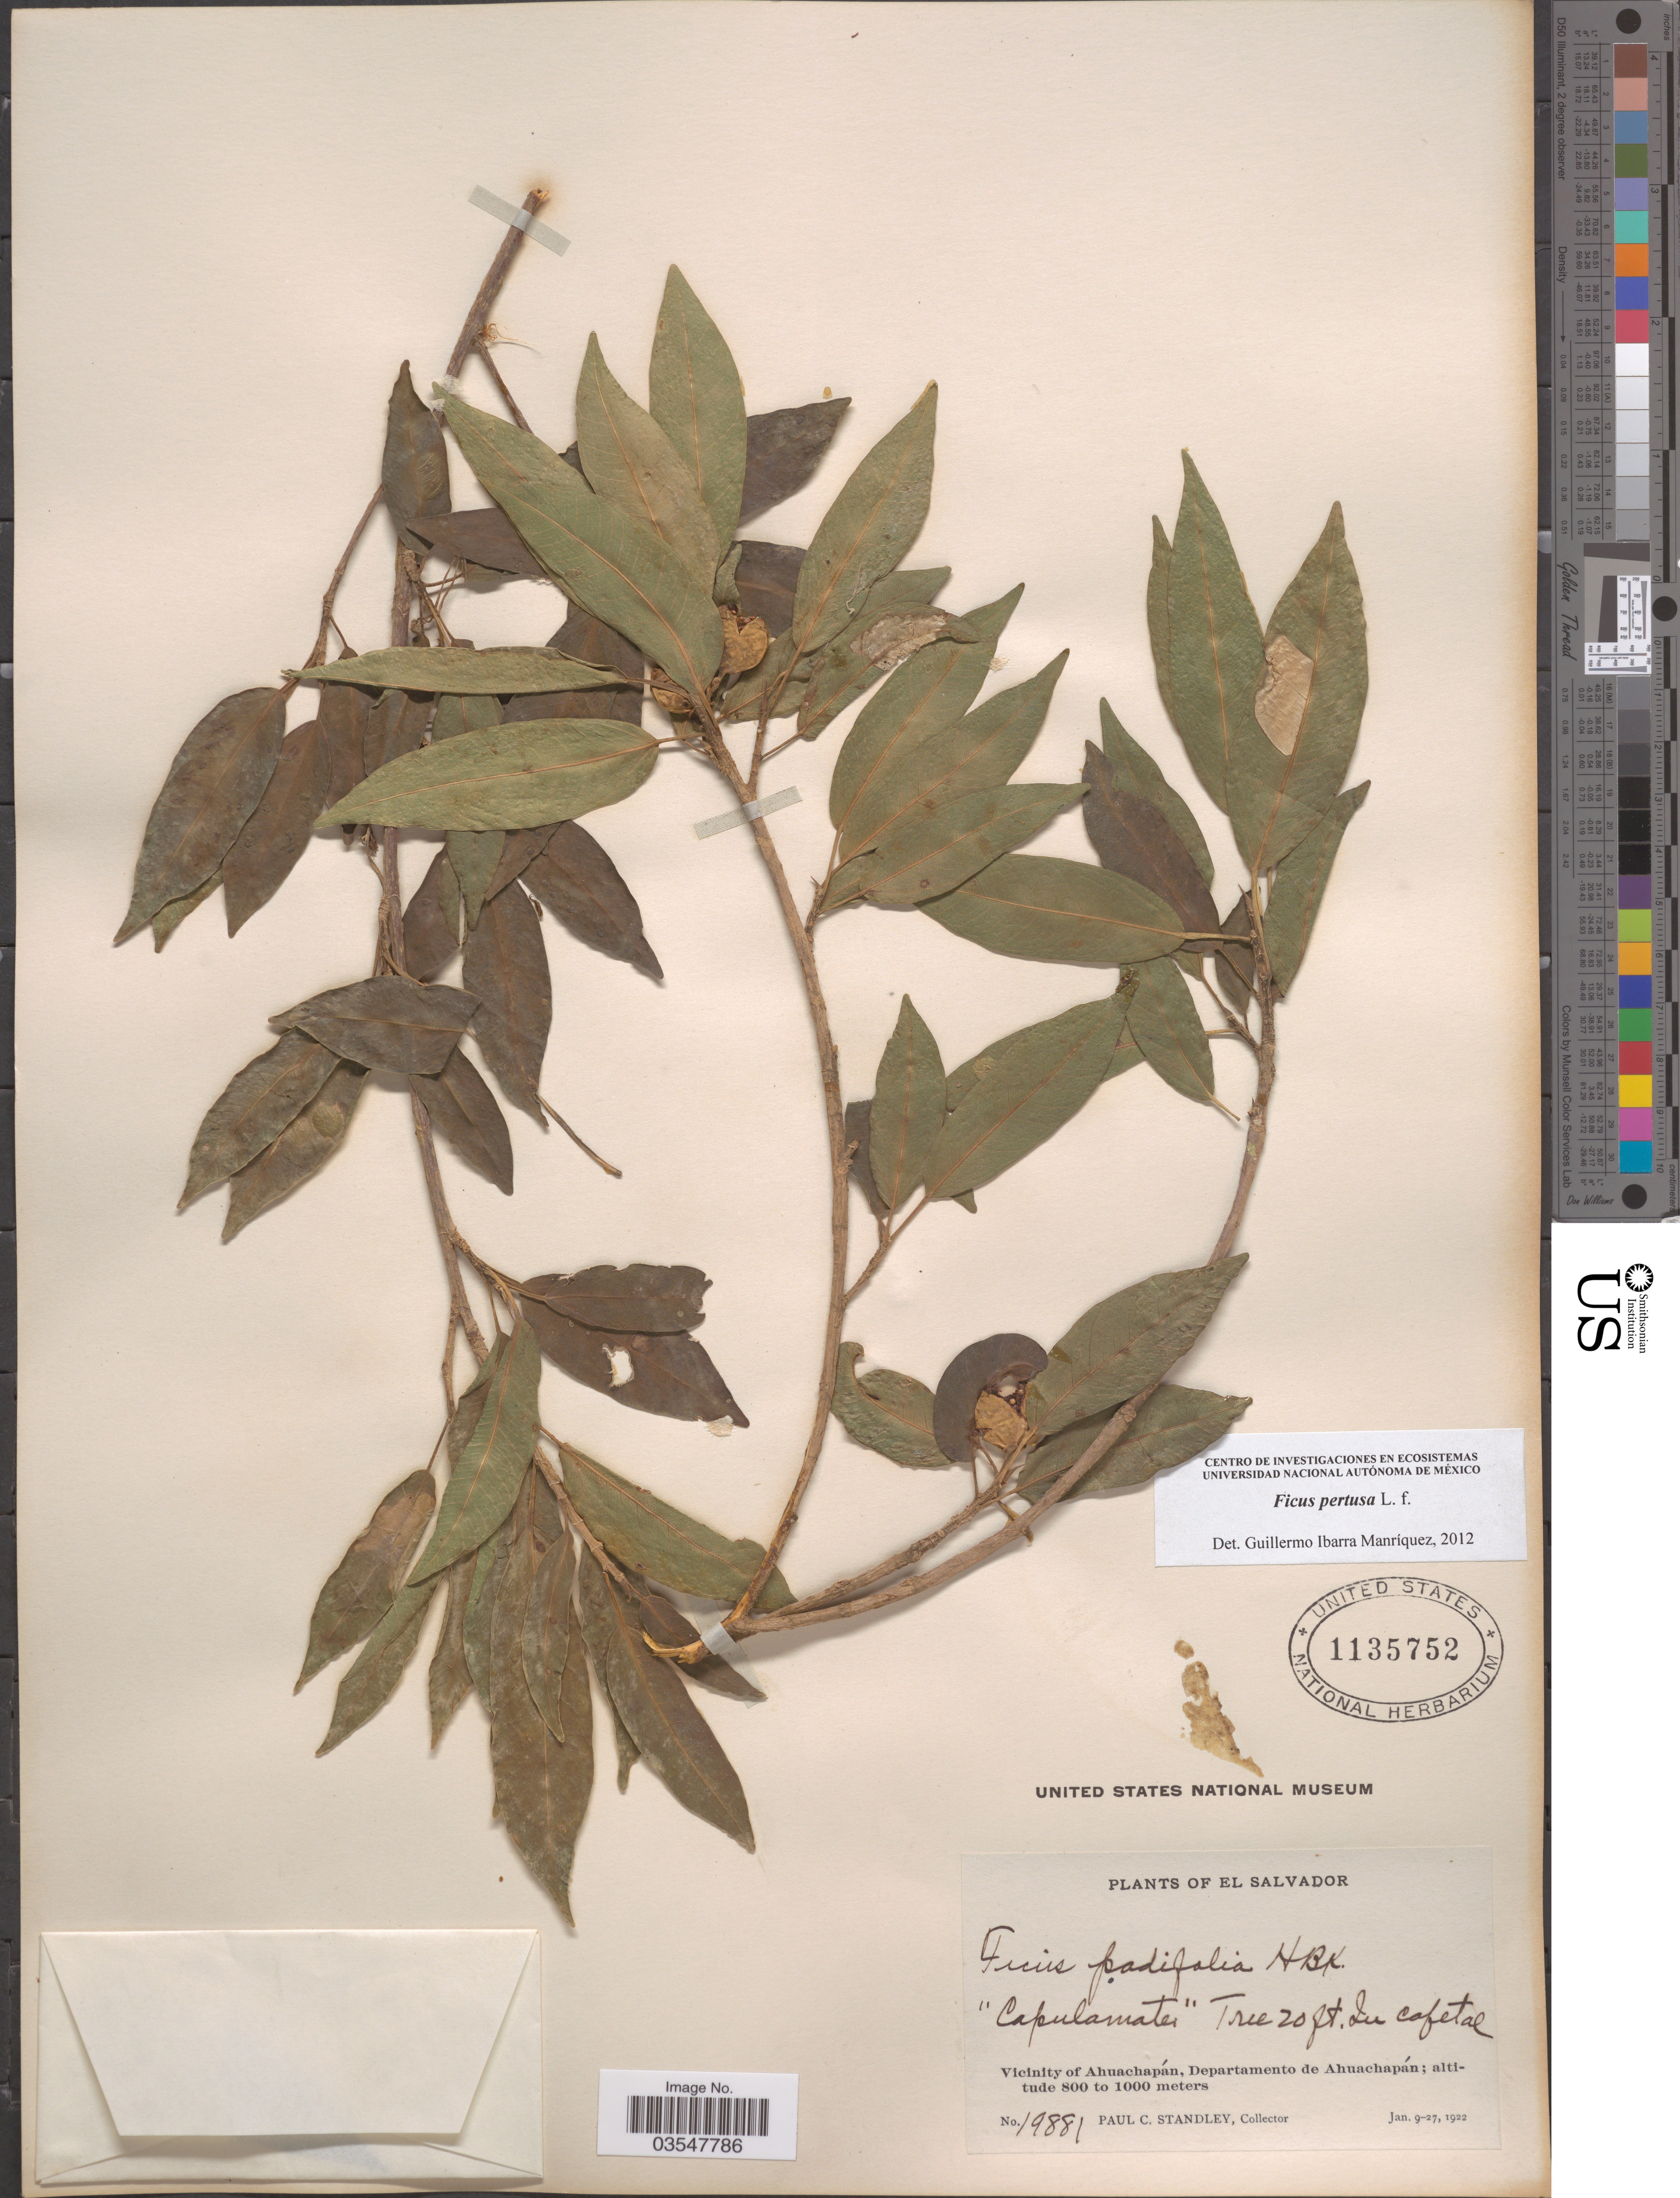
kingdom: Plantae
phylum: Tracheophyta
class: Magnoliopsida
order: Rosales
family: Moraceae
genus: Ficus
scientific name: Ficus pertusa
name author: L. f.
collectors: P. C. Standley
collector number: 19881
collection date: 1922-01-09/1922-01-27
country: El Salvador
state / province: Ahuachapan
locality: Vicinity of Ahuachapán, Departamento de Ahuachapán.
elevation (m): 800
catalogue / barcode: US 1135752